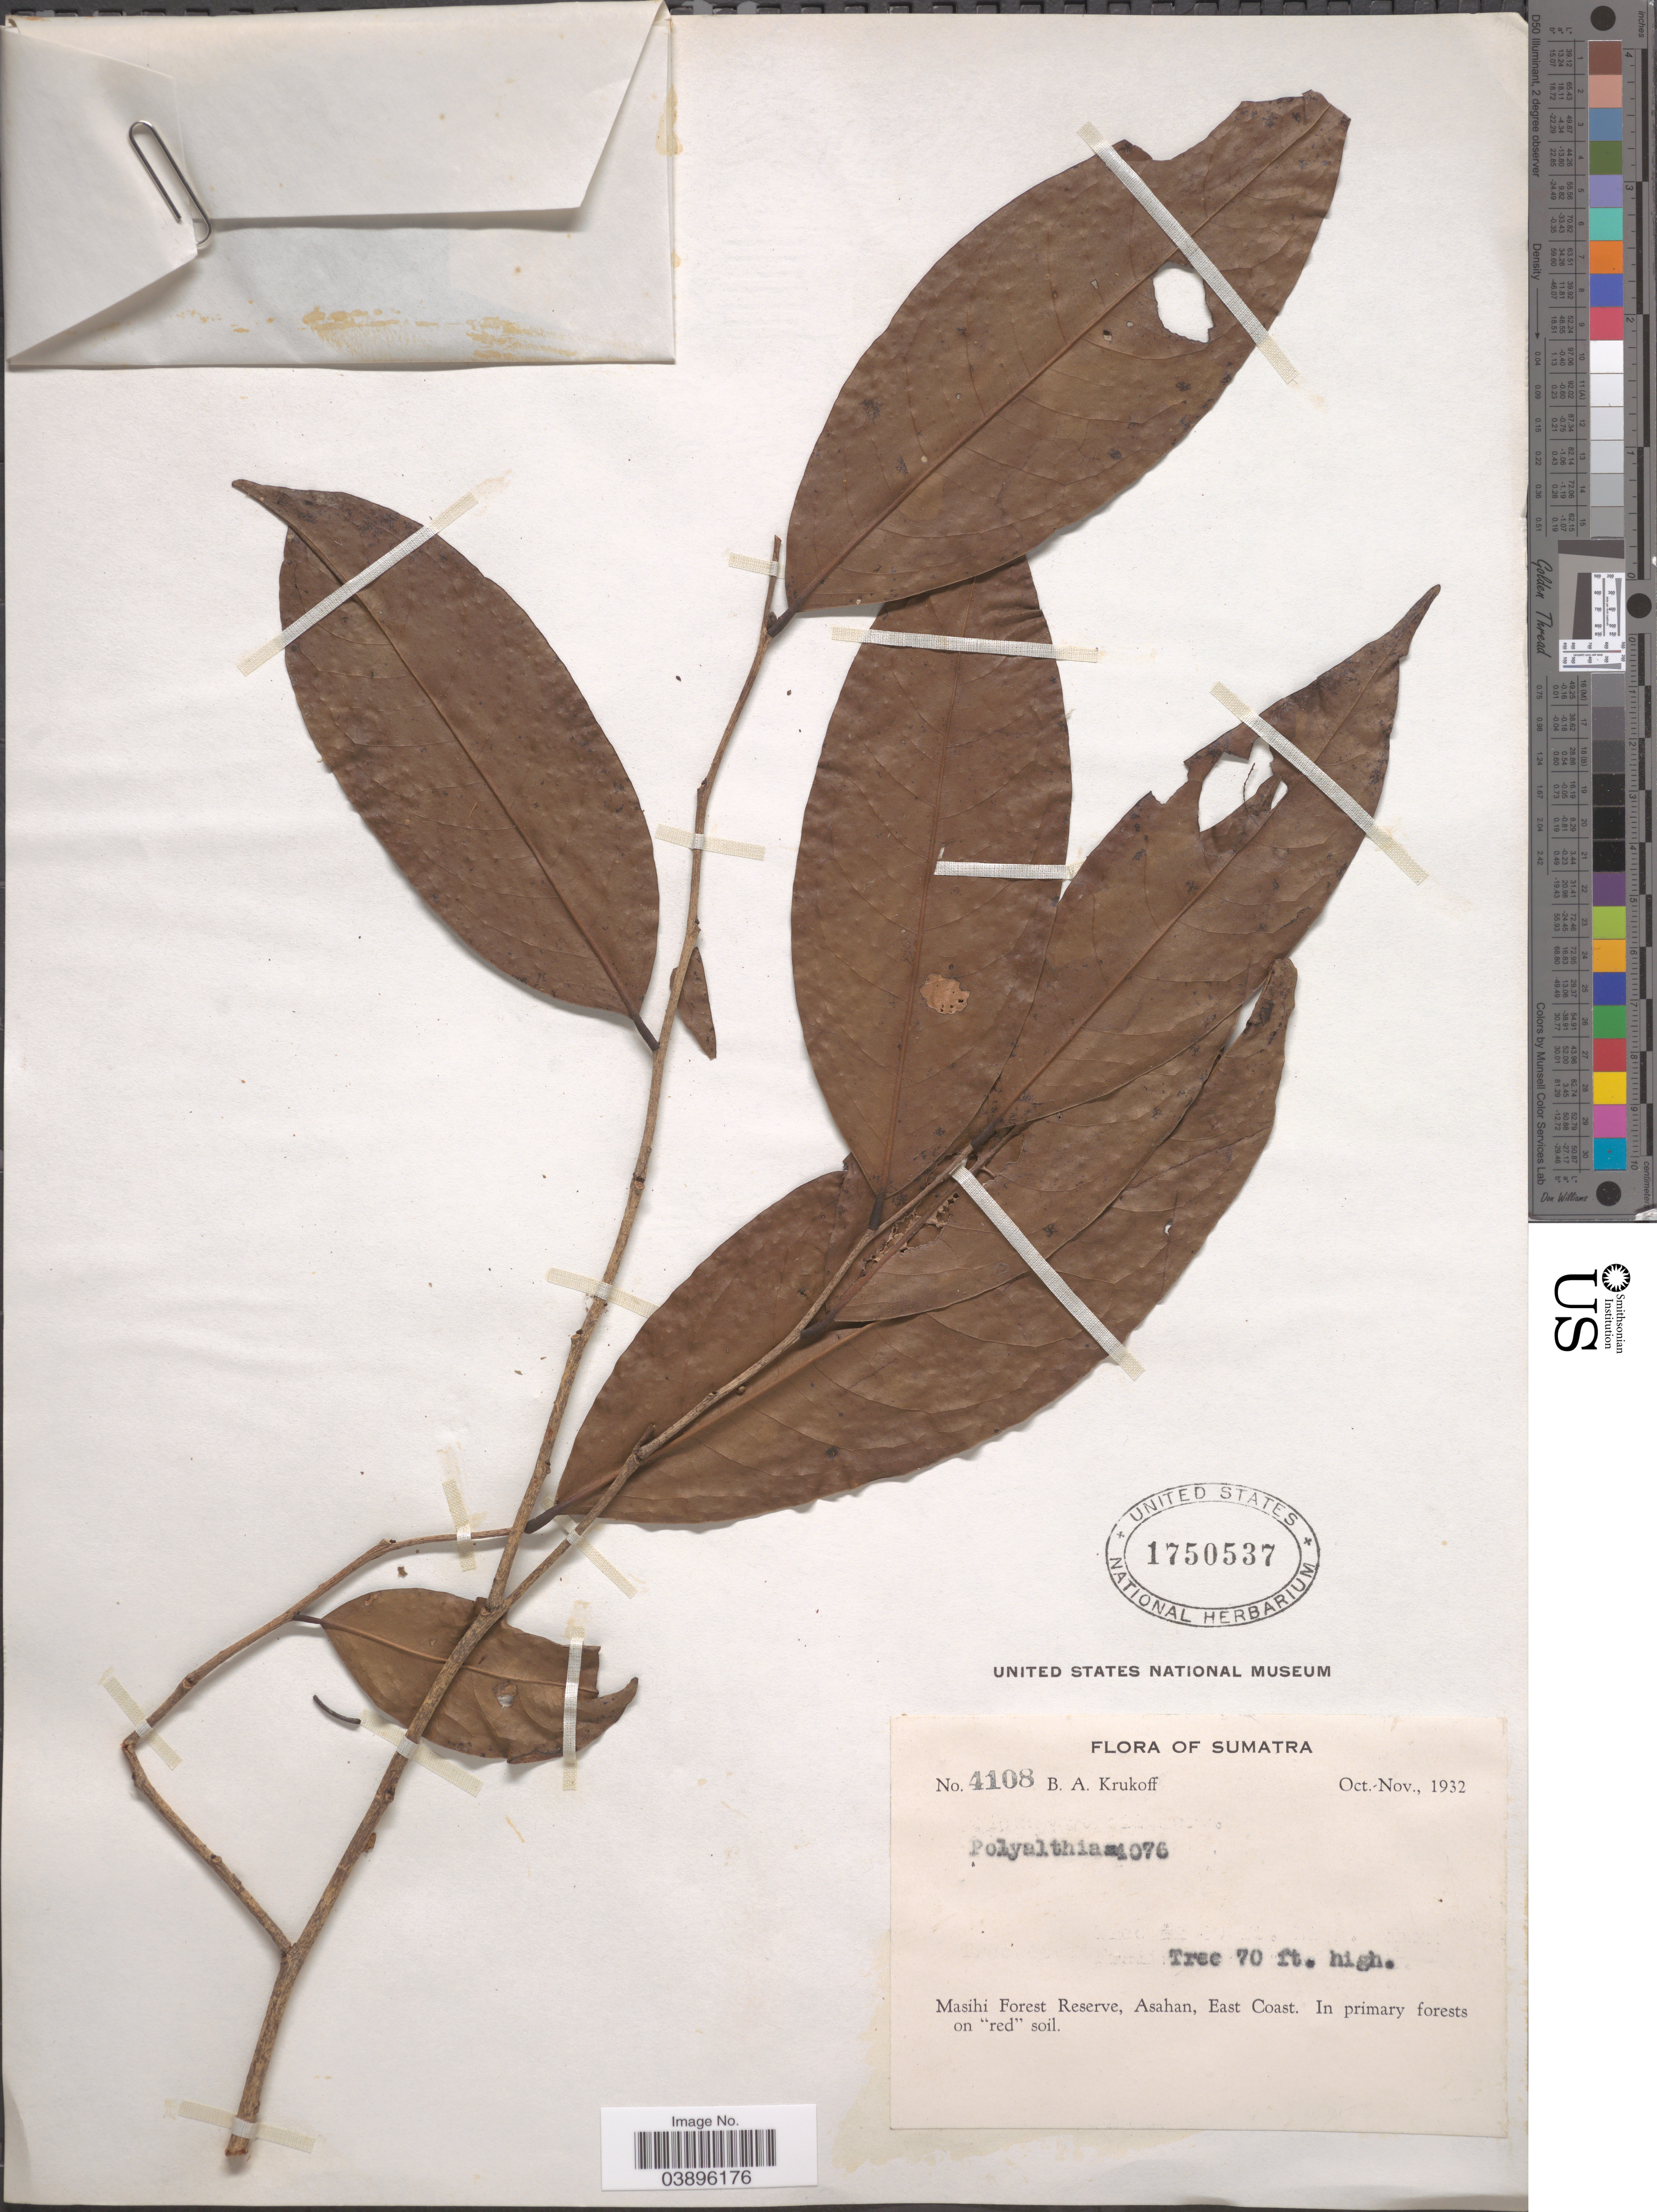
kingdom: Plantae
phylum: Tracheophyta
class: Magnoliopsida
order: Magnoliales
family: Annonaceae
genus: Polyalthia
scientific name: Polyalthia sp.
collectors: B. A. Krukoff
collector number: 4108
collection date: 1932-10/1932-11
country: Indonesia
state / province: Sumatra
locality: Masihi Forest Reserve, Asahan, East Coast.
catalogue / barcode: US 1750537